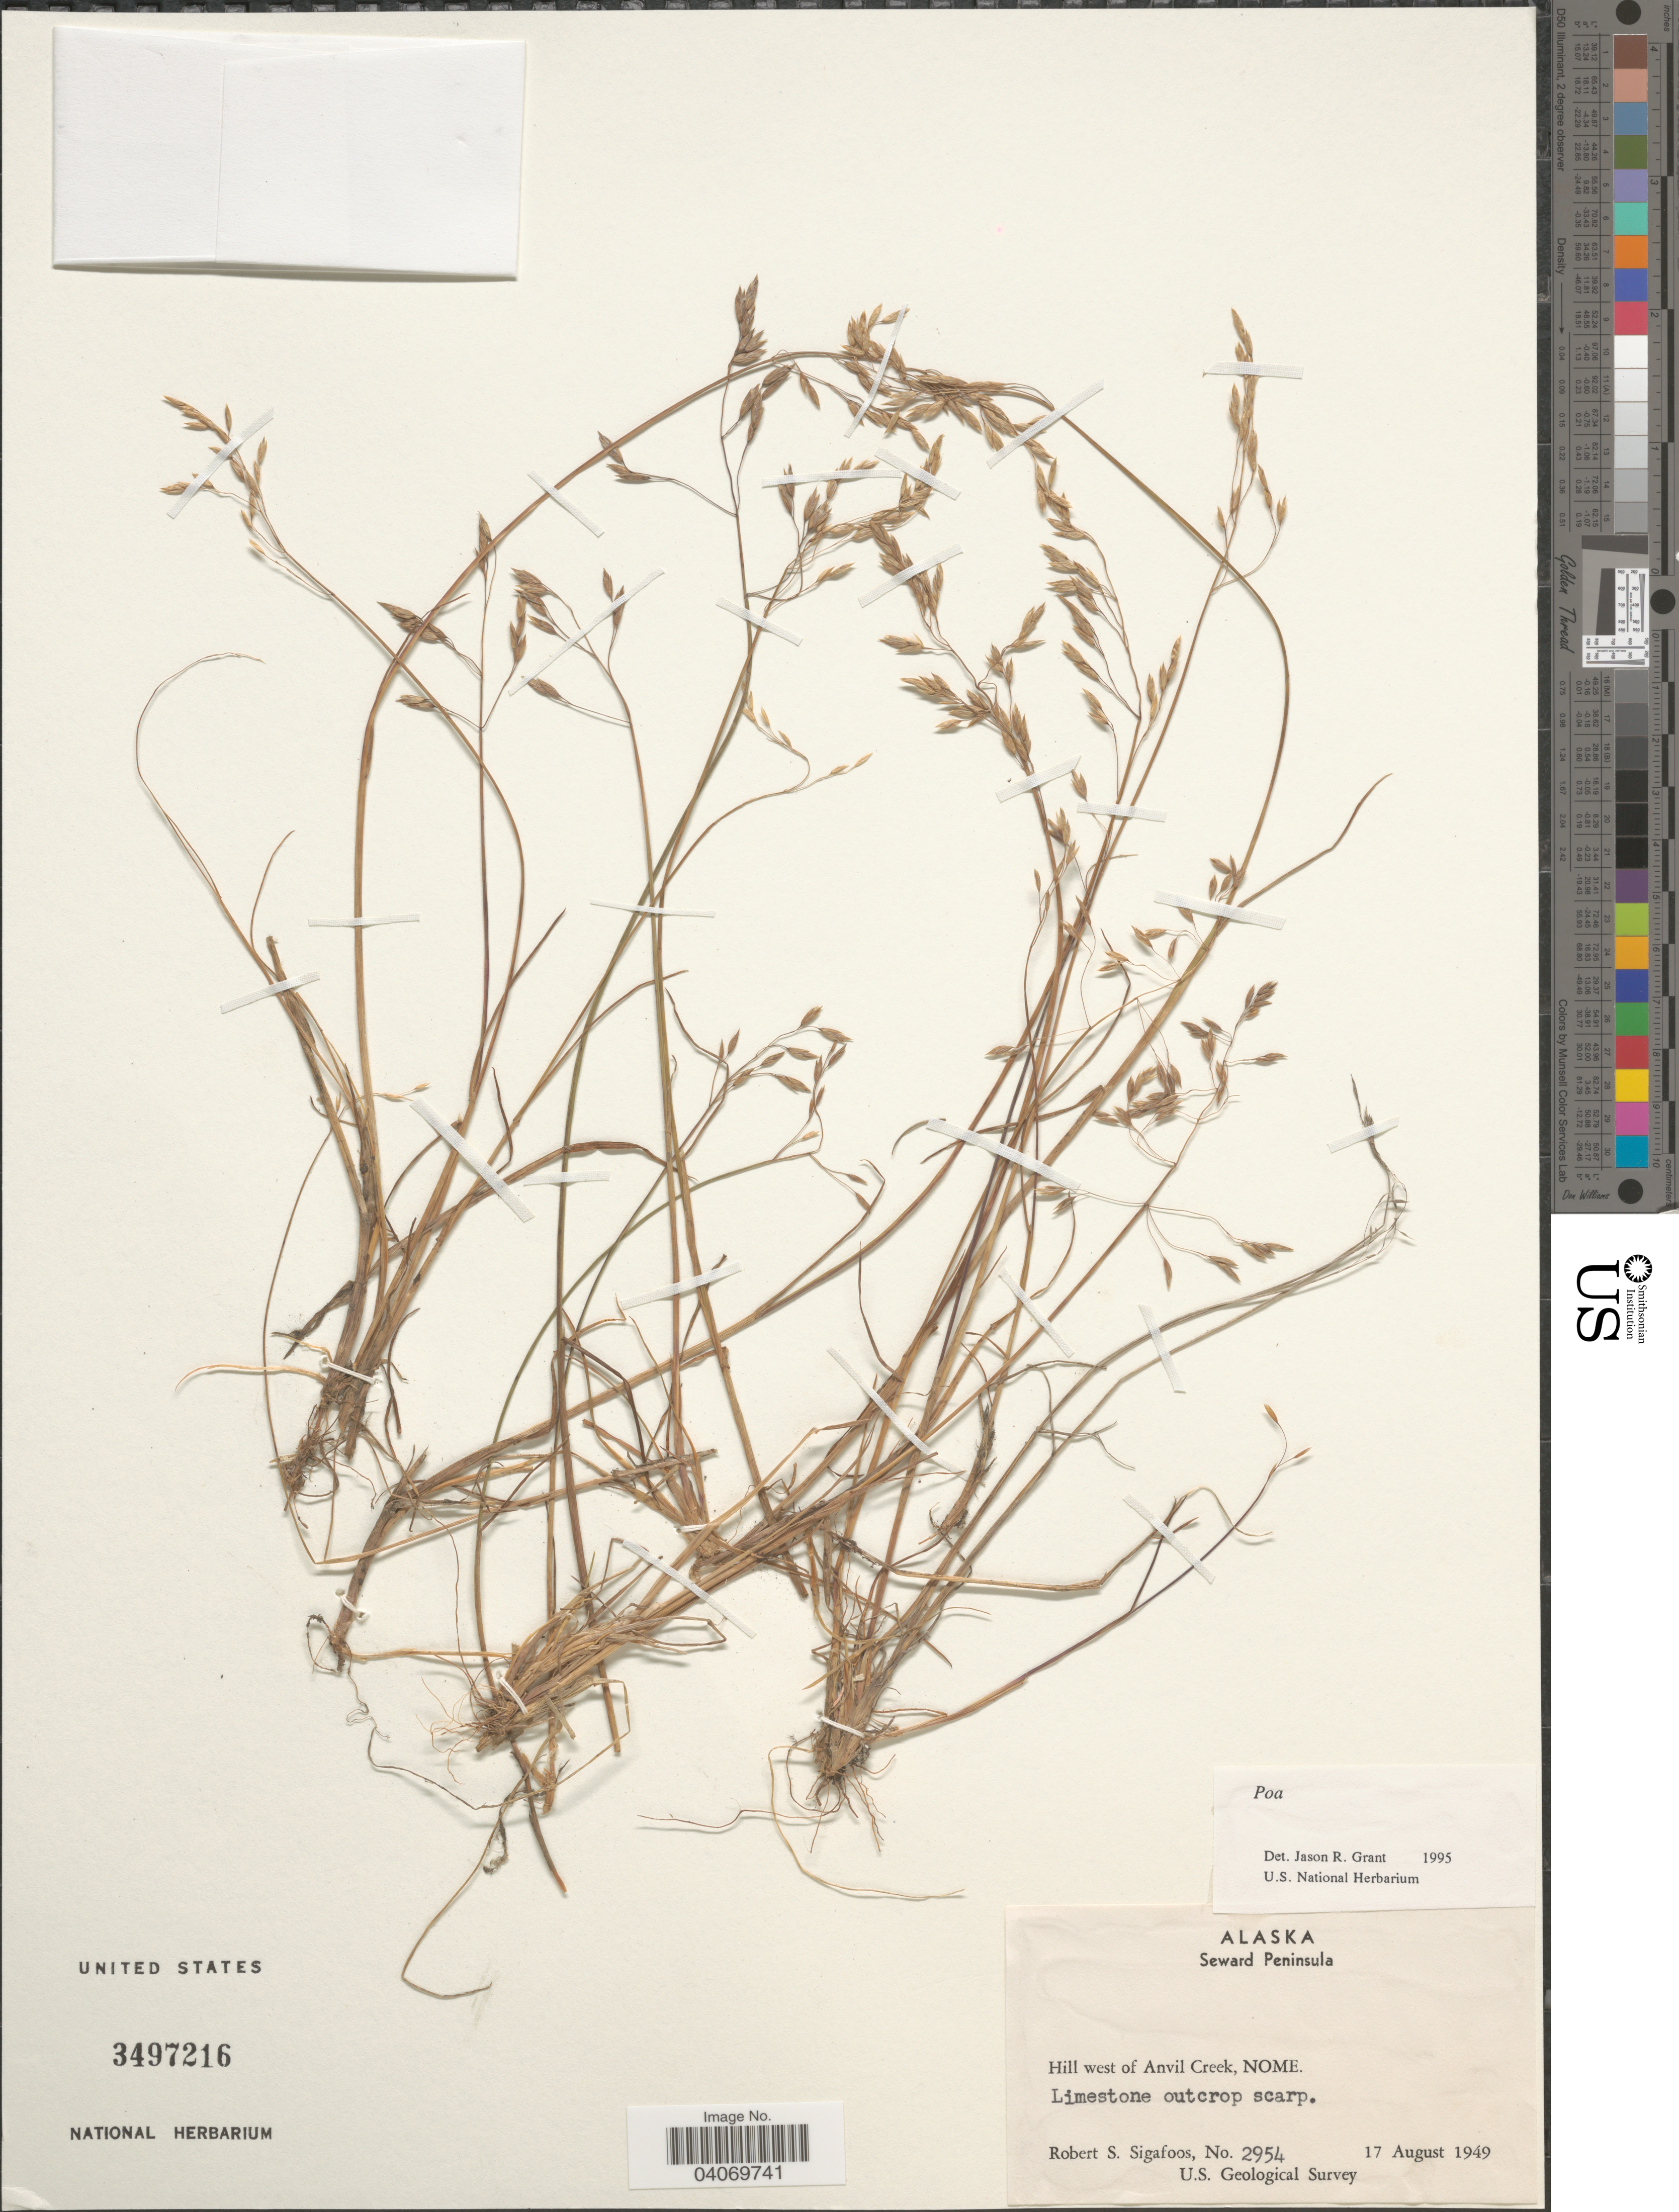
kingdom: Plantae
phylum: Tracheophyta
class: Liliopsida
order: Poales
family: Poaceae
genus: Poa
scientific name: Poa sp.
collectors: R. Sigafoos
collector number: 2954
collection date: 1949-08-17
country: United States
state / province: Alaska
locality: Seward Peninsula. Hill west of Anvil Creek, Nome. Limestone outcrop scarp. U.S. Geological Survey.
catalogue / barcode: US 3497216